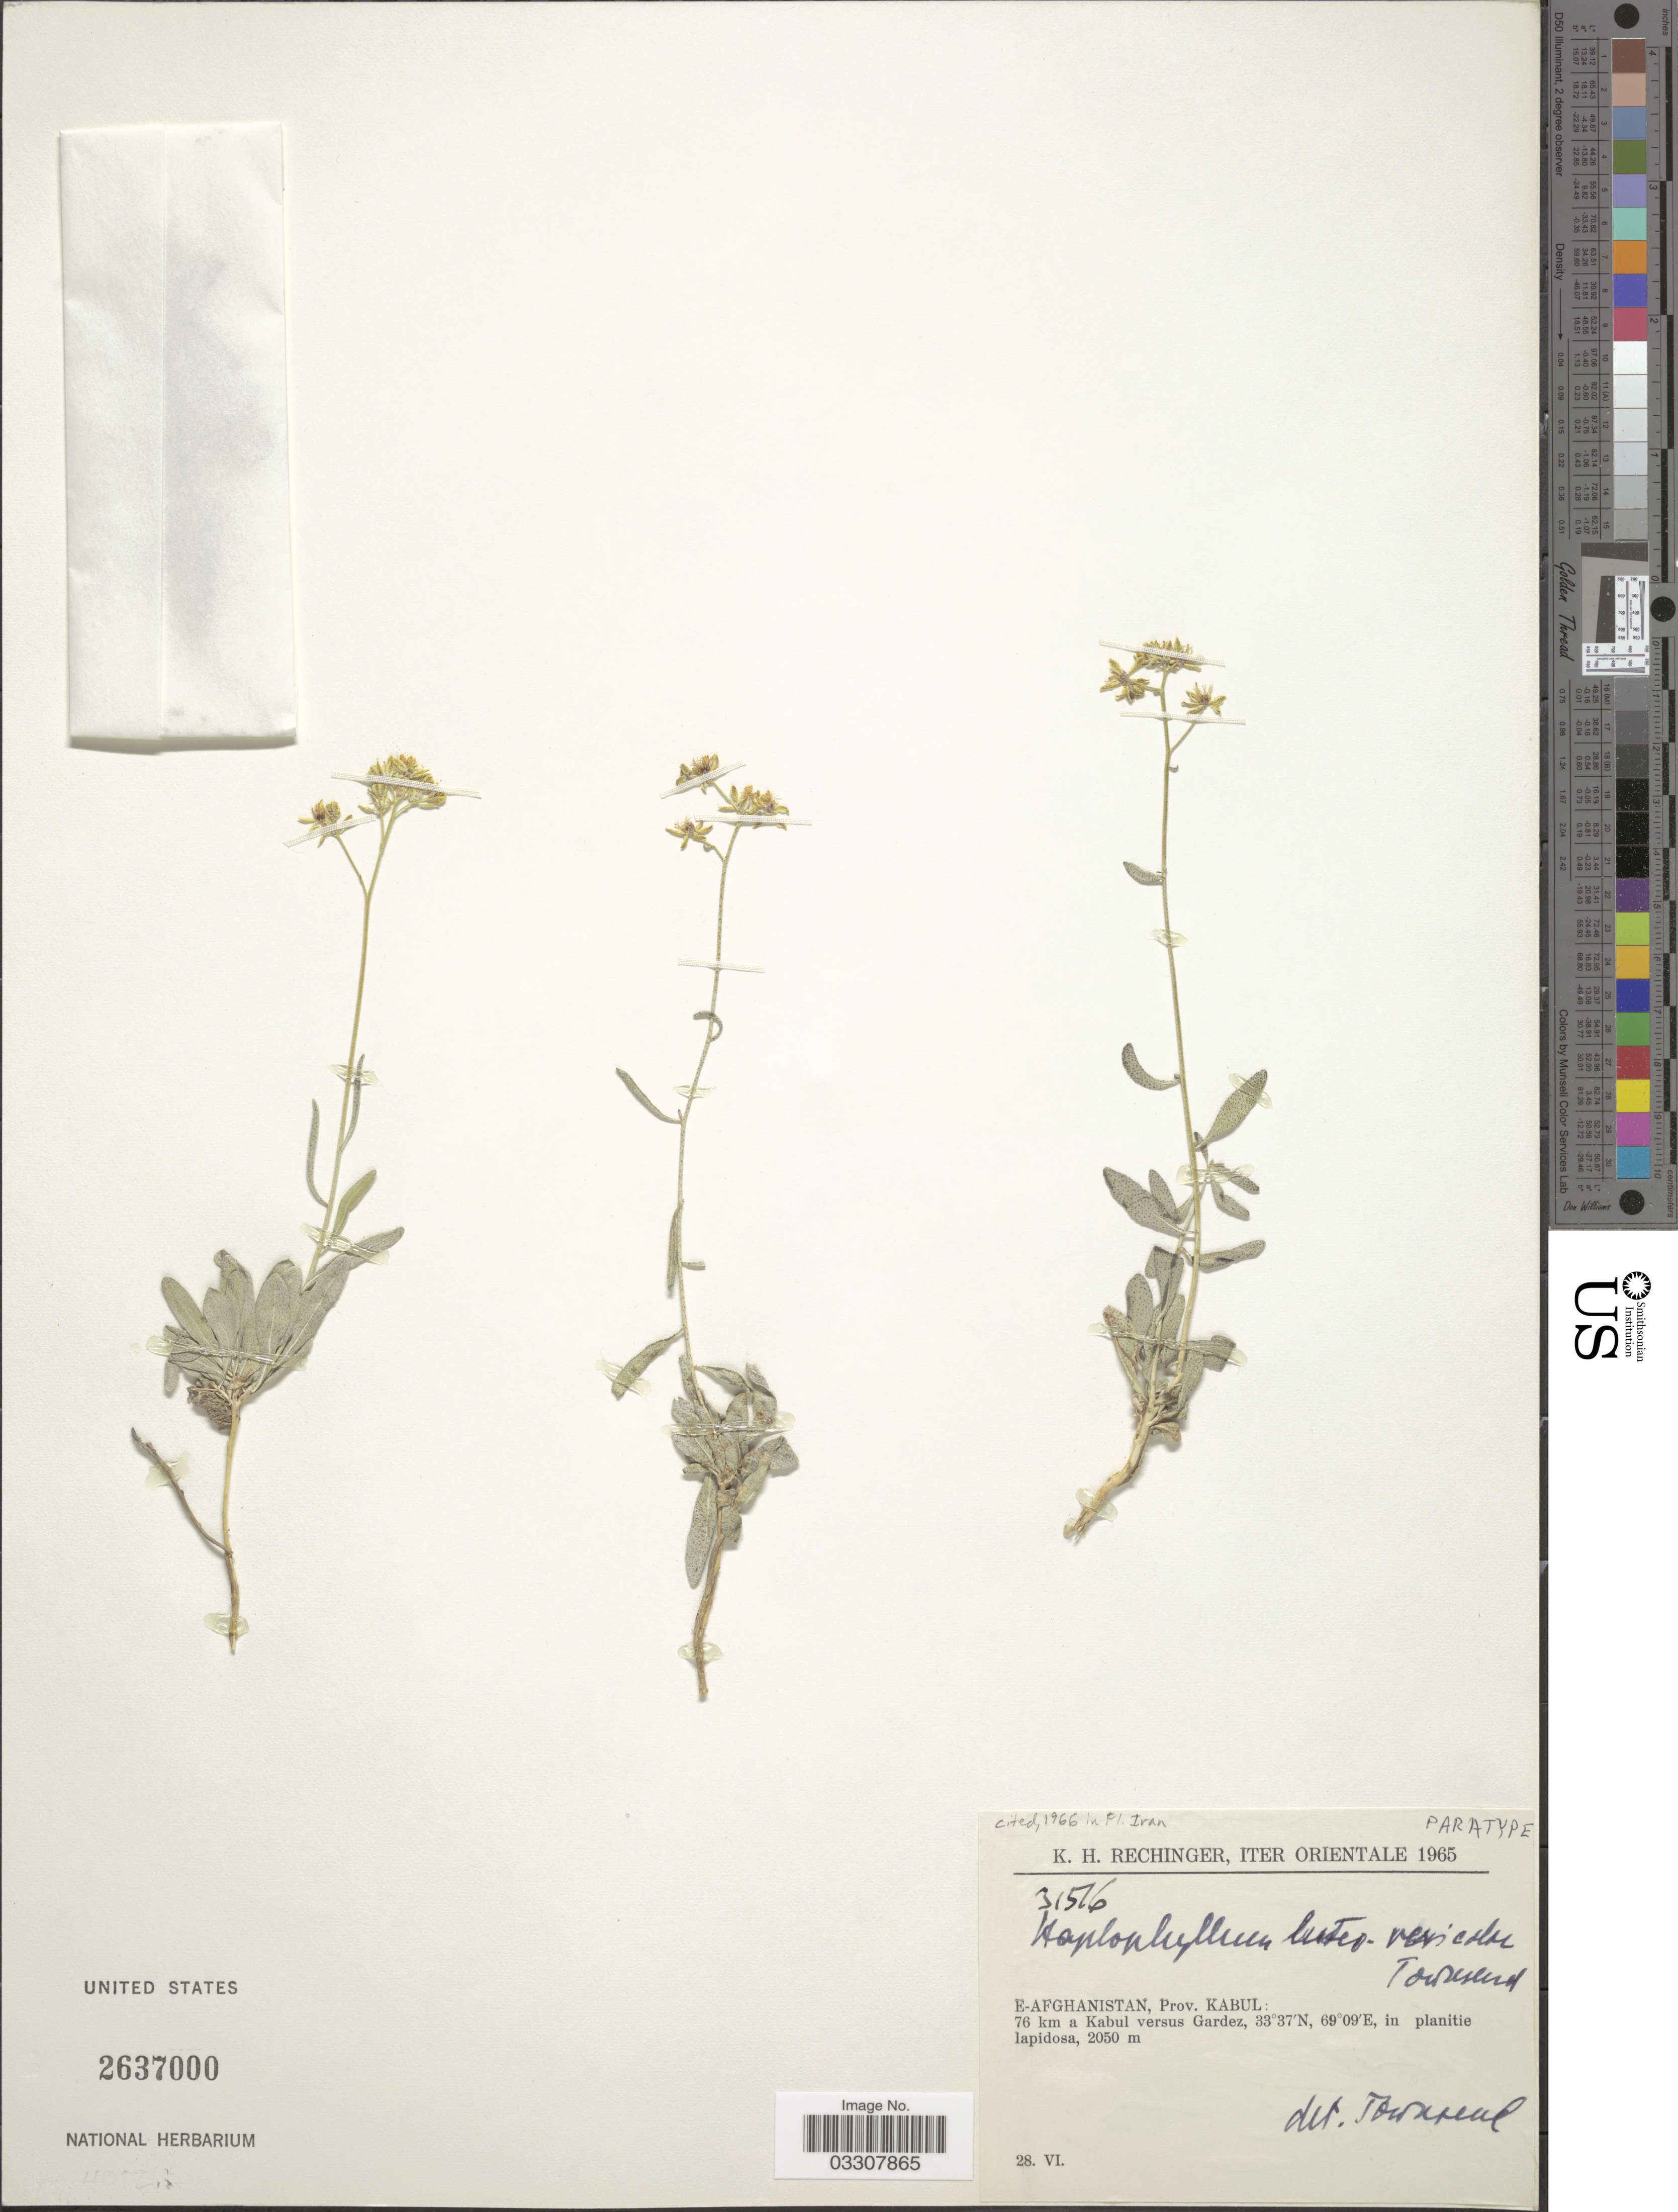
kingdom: Plantae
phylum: Tracheophyta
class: Magnoliopsida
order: Sapindales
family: Rutaceae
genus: Haplophyllum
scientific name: Haplophyllum luteoversicolor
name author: C. C. Towns. in Rech. f.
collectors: K. H. Rechinger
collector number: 31516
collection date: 1965-06-28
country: Afghanistan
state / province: Kabul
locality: Iter Orientale. E-Afghanistan, Prov. Kabul: 76 km a Kabul versus Gardez.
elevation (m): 2050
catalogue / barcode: US 2637000